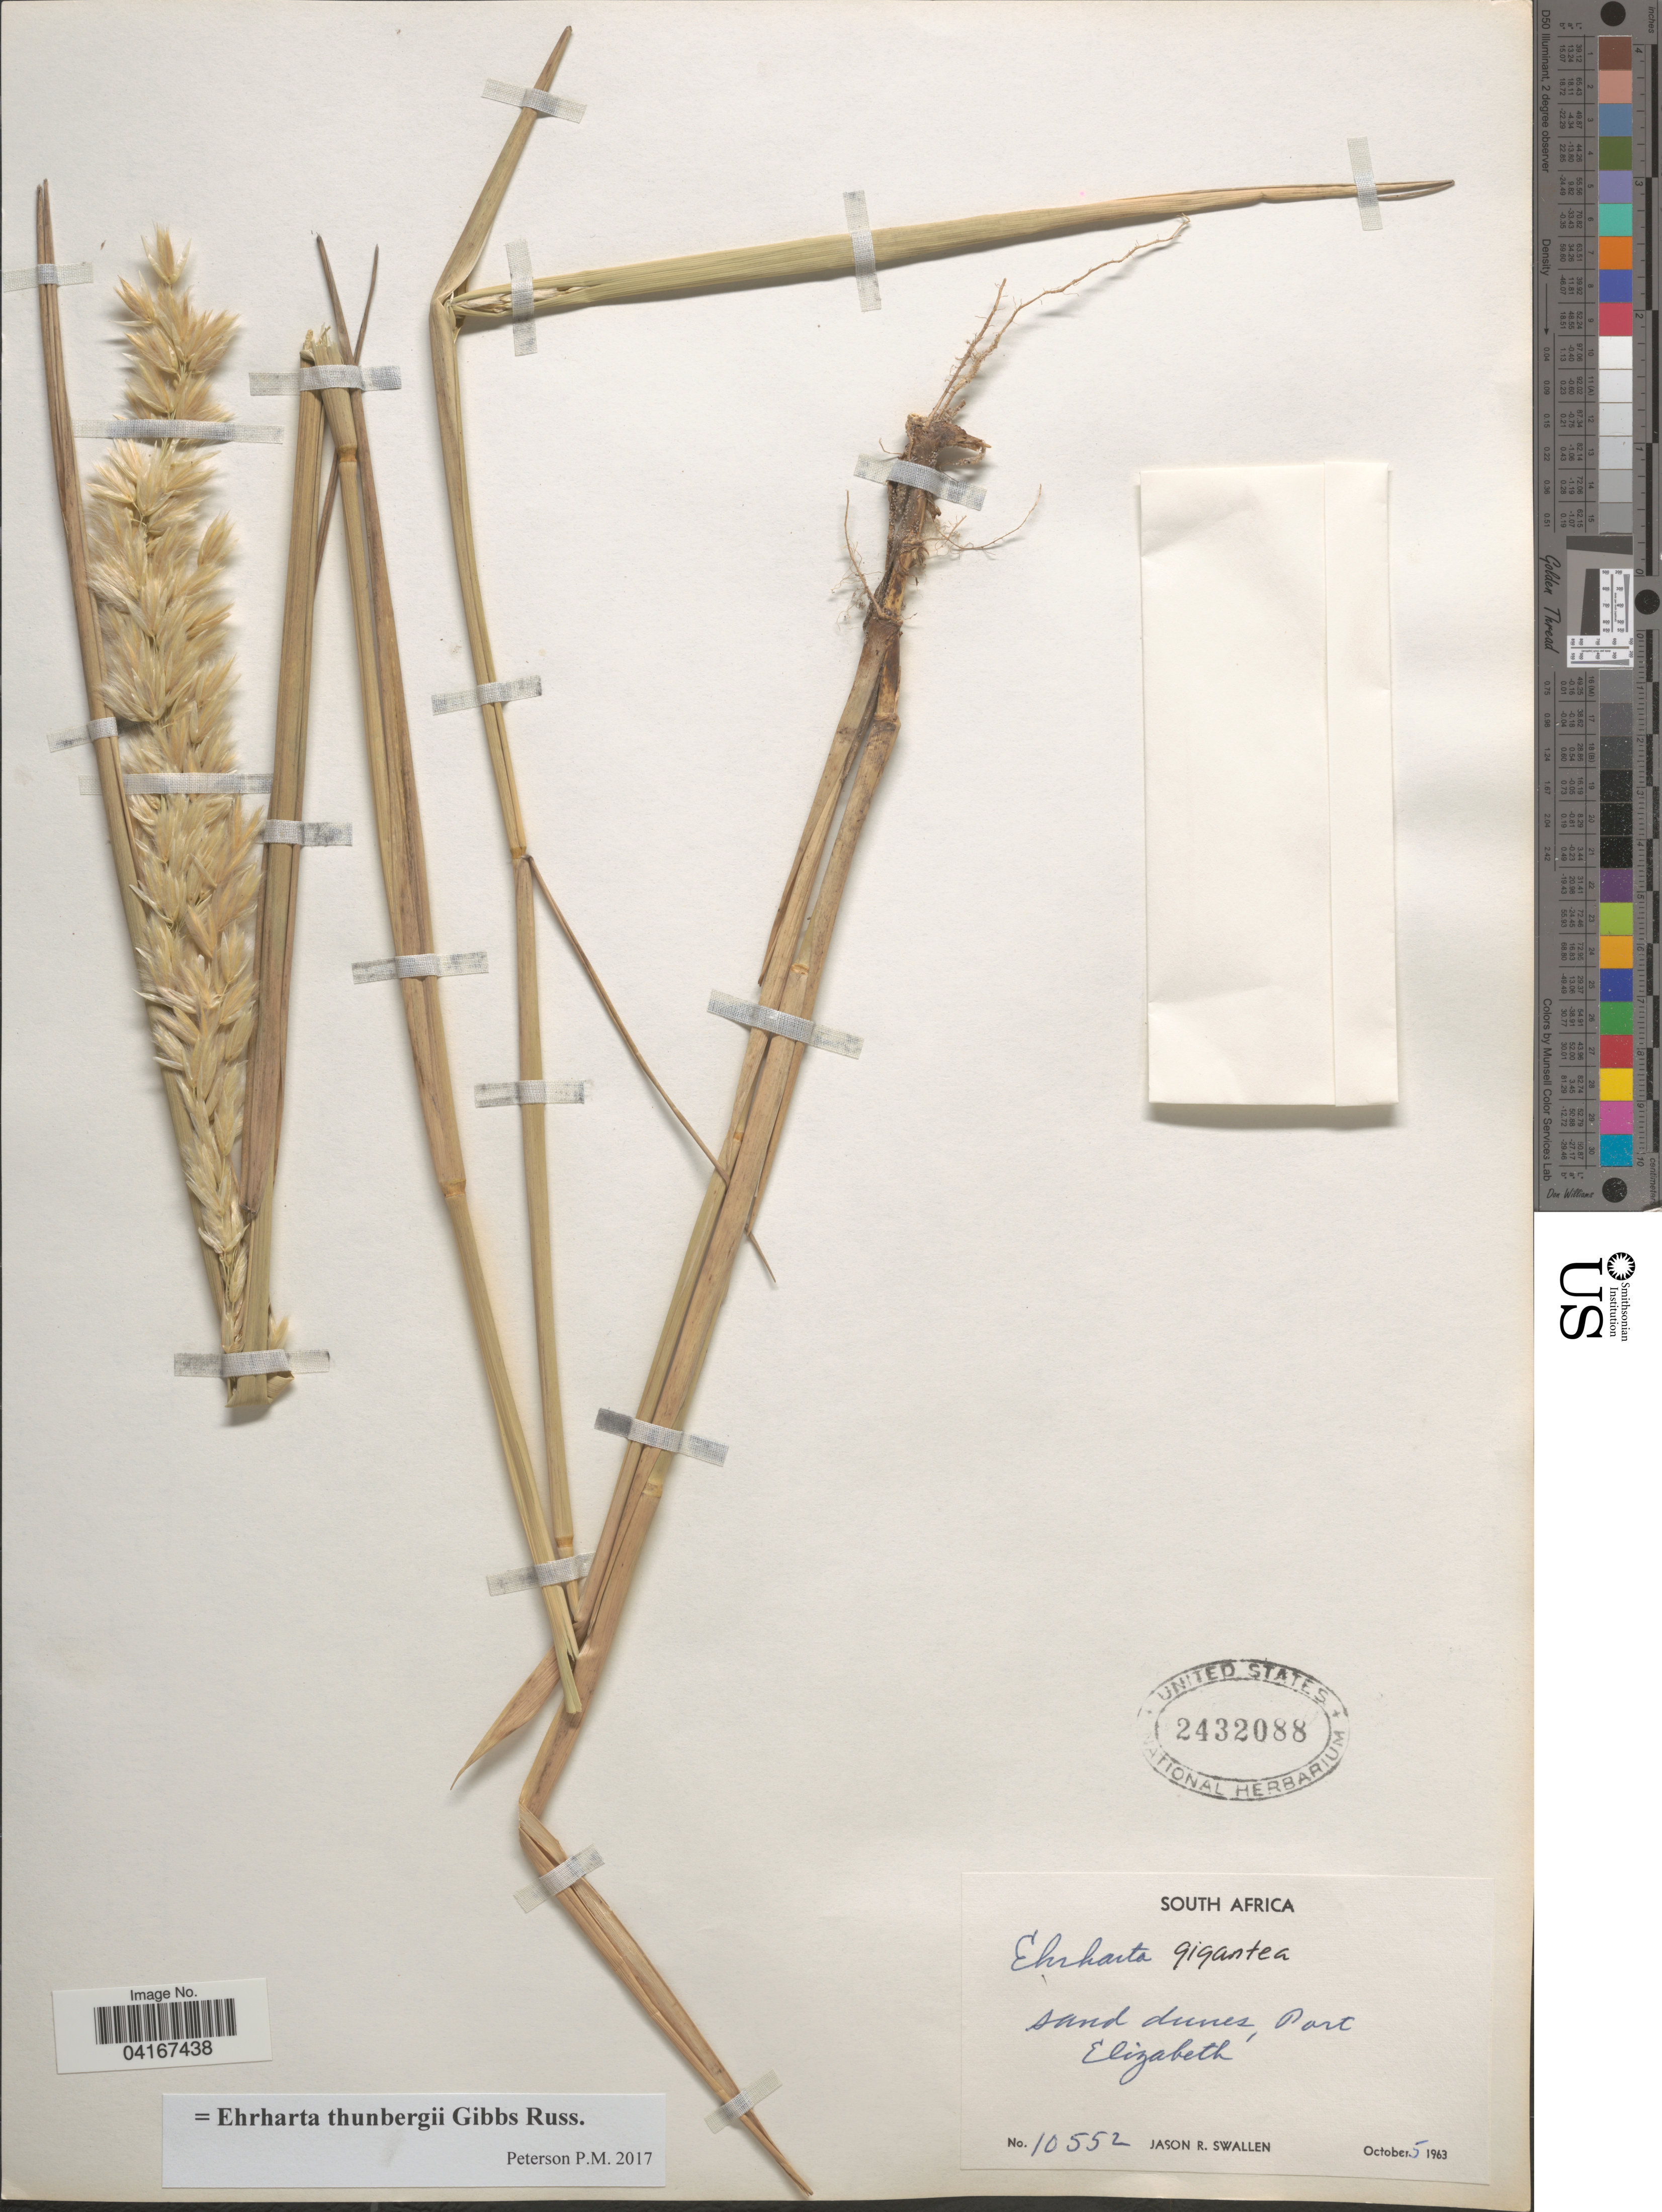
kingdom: Plantae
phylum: Tracheophyta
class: Liliopsida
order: Poales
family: Poaceae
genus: Ehrharta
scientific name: Ehrharta thunbergii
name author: Gibbs-Russ.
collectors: J. R. Swallen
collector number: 10552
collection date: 1963-10-05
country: South Africa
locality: Sand dunes, Port Elizabeth.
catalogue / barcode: US 2432088